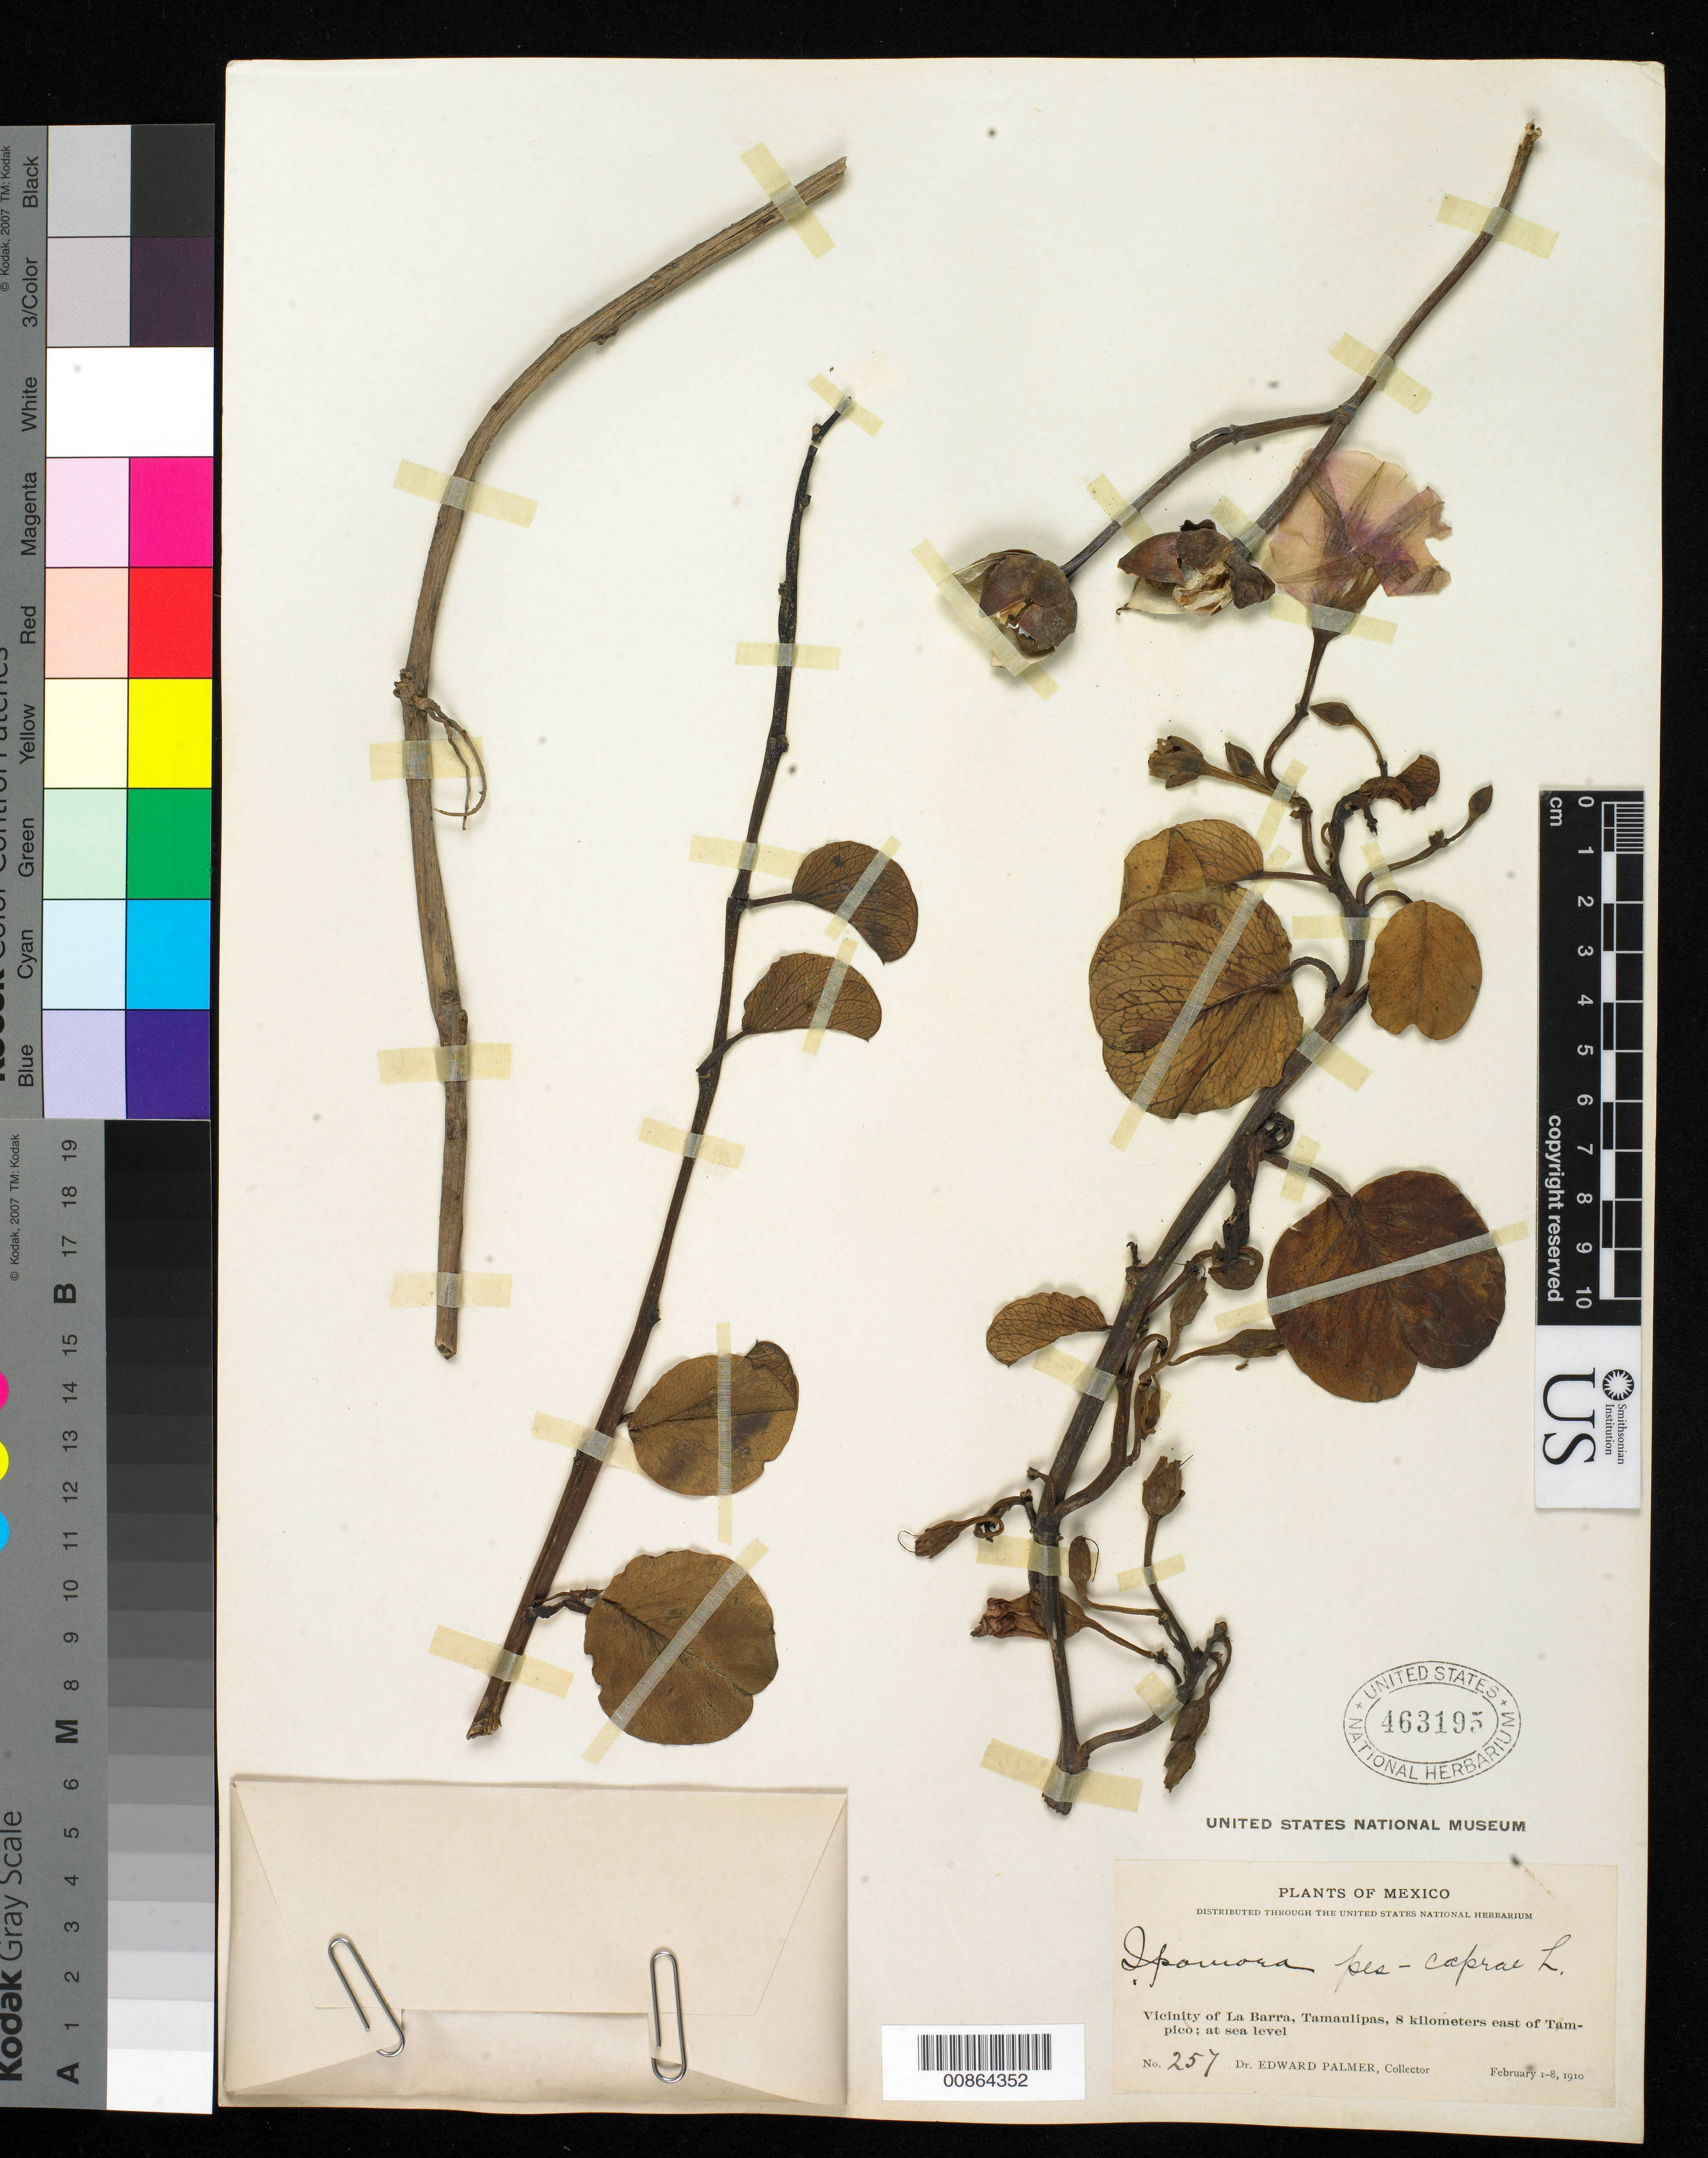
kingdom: Plantae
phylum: Tracheophyta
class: Magnoliopsida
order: Solanales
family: Convolvulaceae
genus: Ipomoea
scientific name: Ipomoea pes-caprae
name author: (L.) R. Br.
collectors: E. Palmer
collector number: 257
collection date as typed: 01 Feb 1910 to 08 Feb 1910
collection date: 1910-02-01/1910-02-08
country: Mexico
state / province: Tamaulipas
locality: Vicinity of La Barra, 8 Kilometers east of Tampico.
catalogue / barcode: US 463195